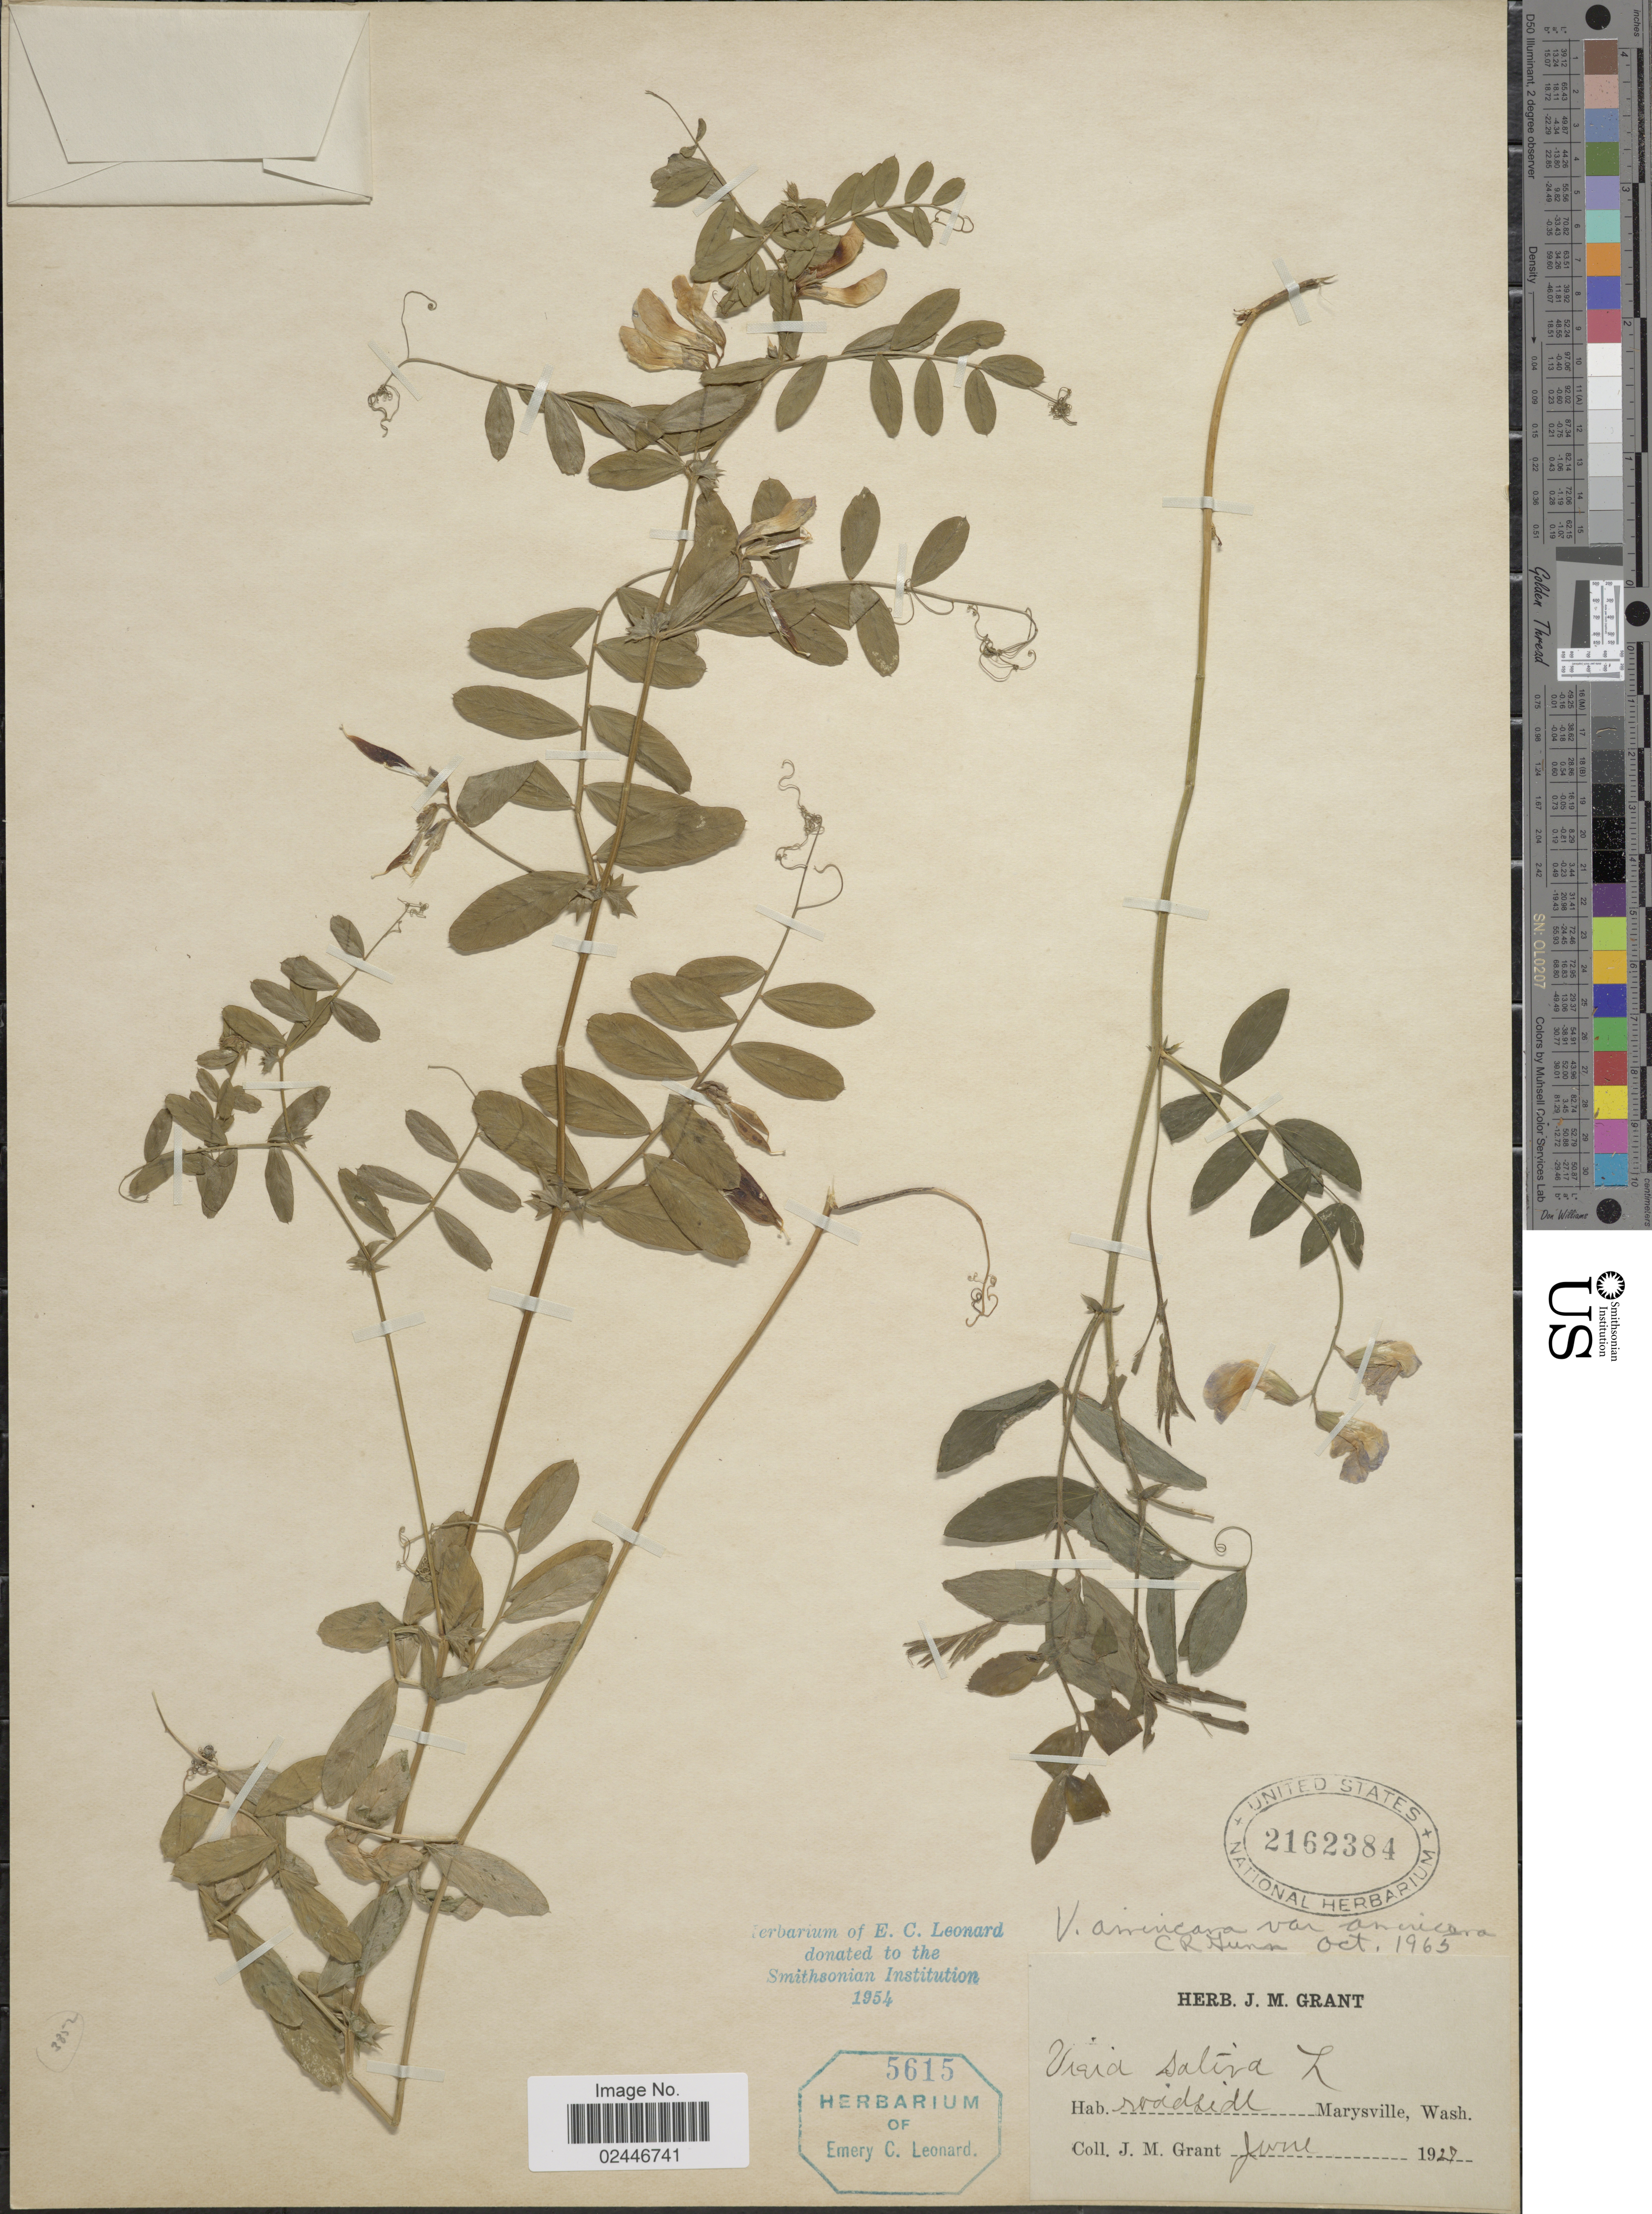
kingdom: Plantae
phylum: Tracheophyta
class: Magnoliopsida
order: Fabales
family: Fabaceae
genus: Vicia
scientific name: Vicia sativa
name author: L.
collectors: J. M. Grant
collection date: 1927-06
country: United States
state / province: Washington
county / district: Snohomish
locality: Roadside, Marysville.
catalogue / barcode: US 2162384